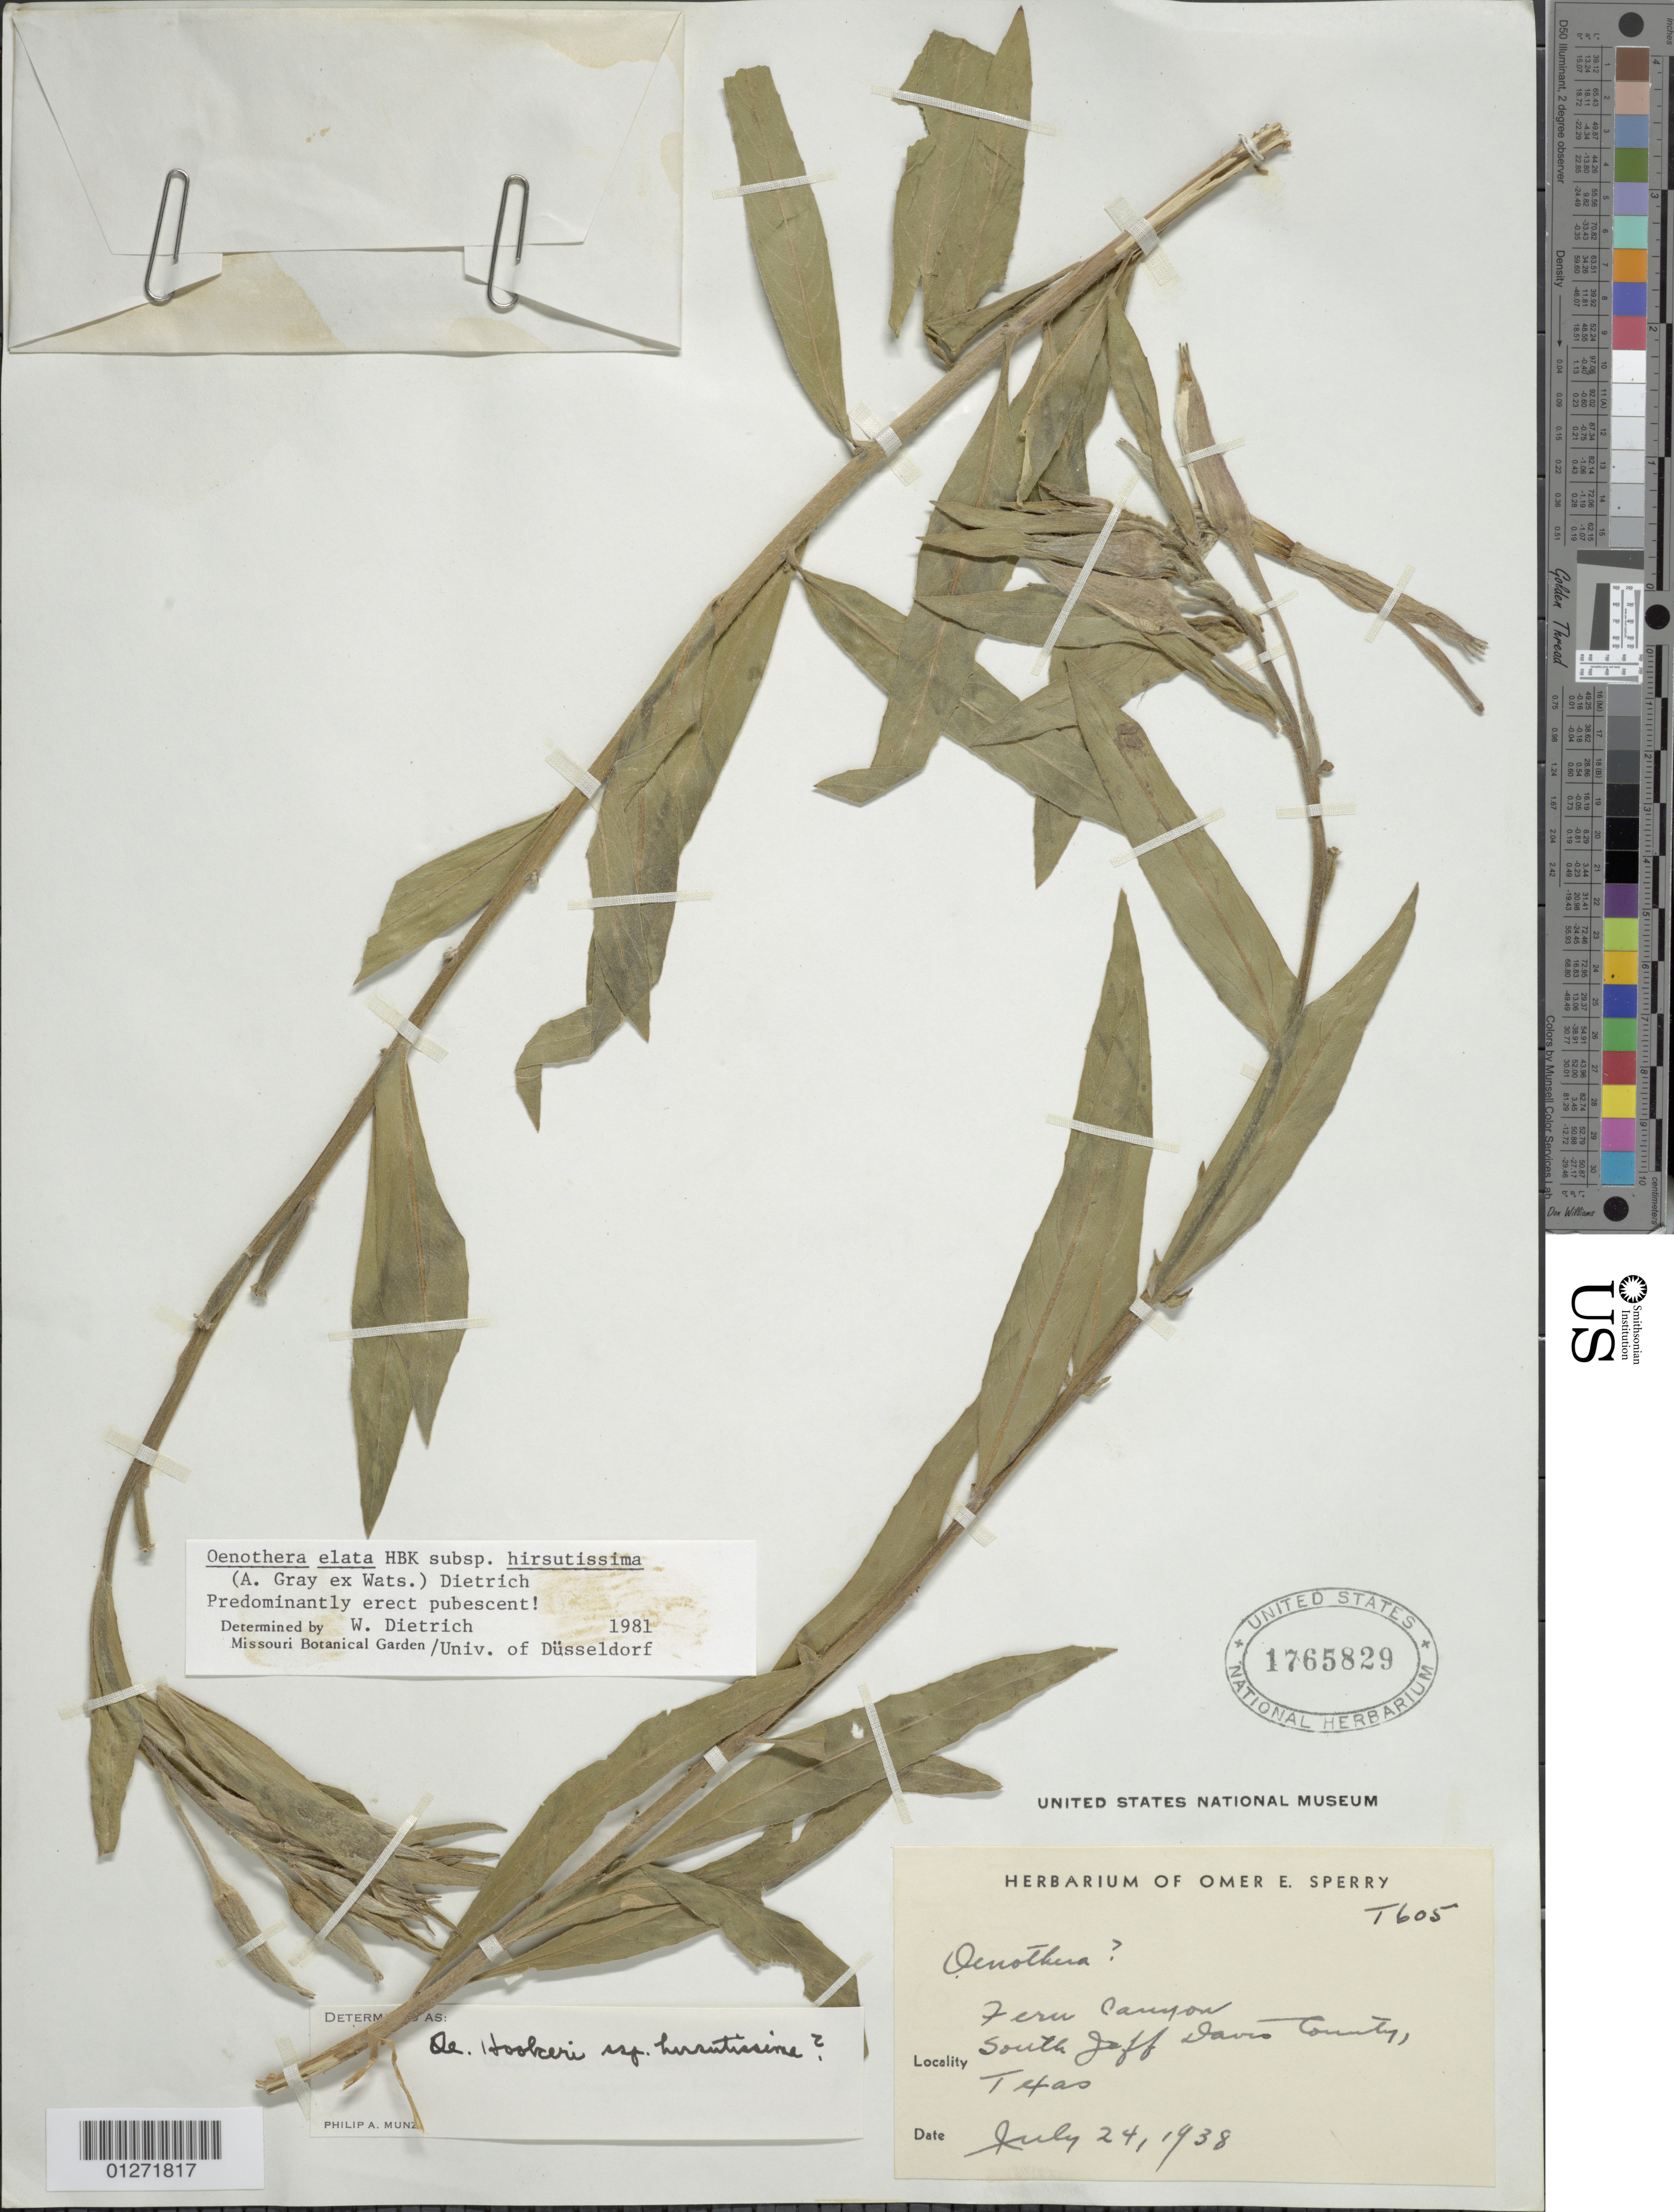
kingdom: Plantae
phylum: Tracheophyta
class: Magnoliopsida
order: Myrtales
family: Onagraceae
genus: Oenothera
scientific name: Oenothera elata subsp. hirsutissima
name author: (A. Gray ex S. Watson) W. Dietr.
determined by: Dietrich, W.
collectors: O. Sperry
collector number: T605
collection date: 1938-07-24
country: United States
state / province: Texas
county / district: Jeff Davis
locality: Fern Canyon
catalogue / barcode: US 1765829